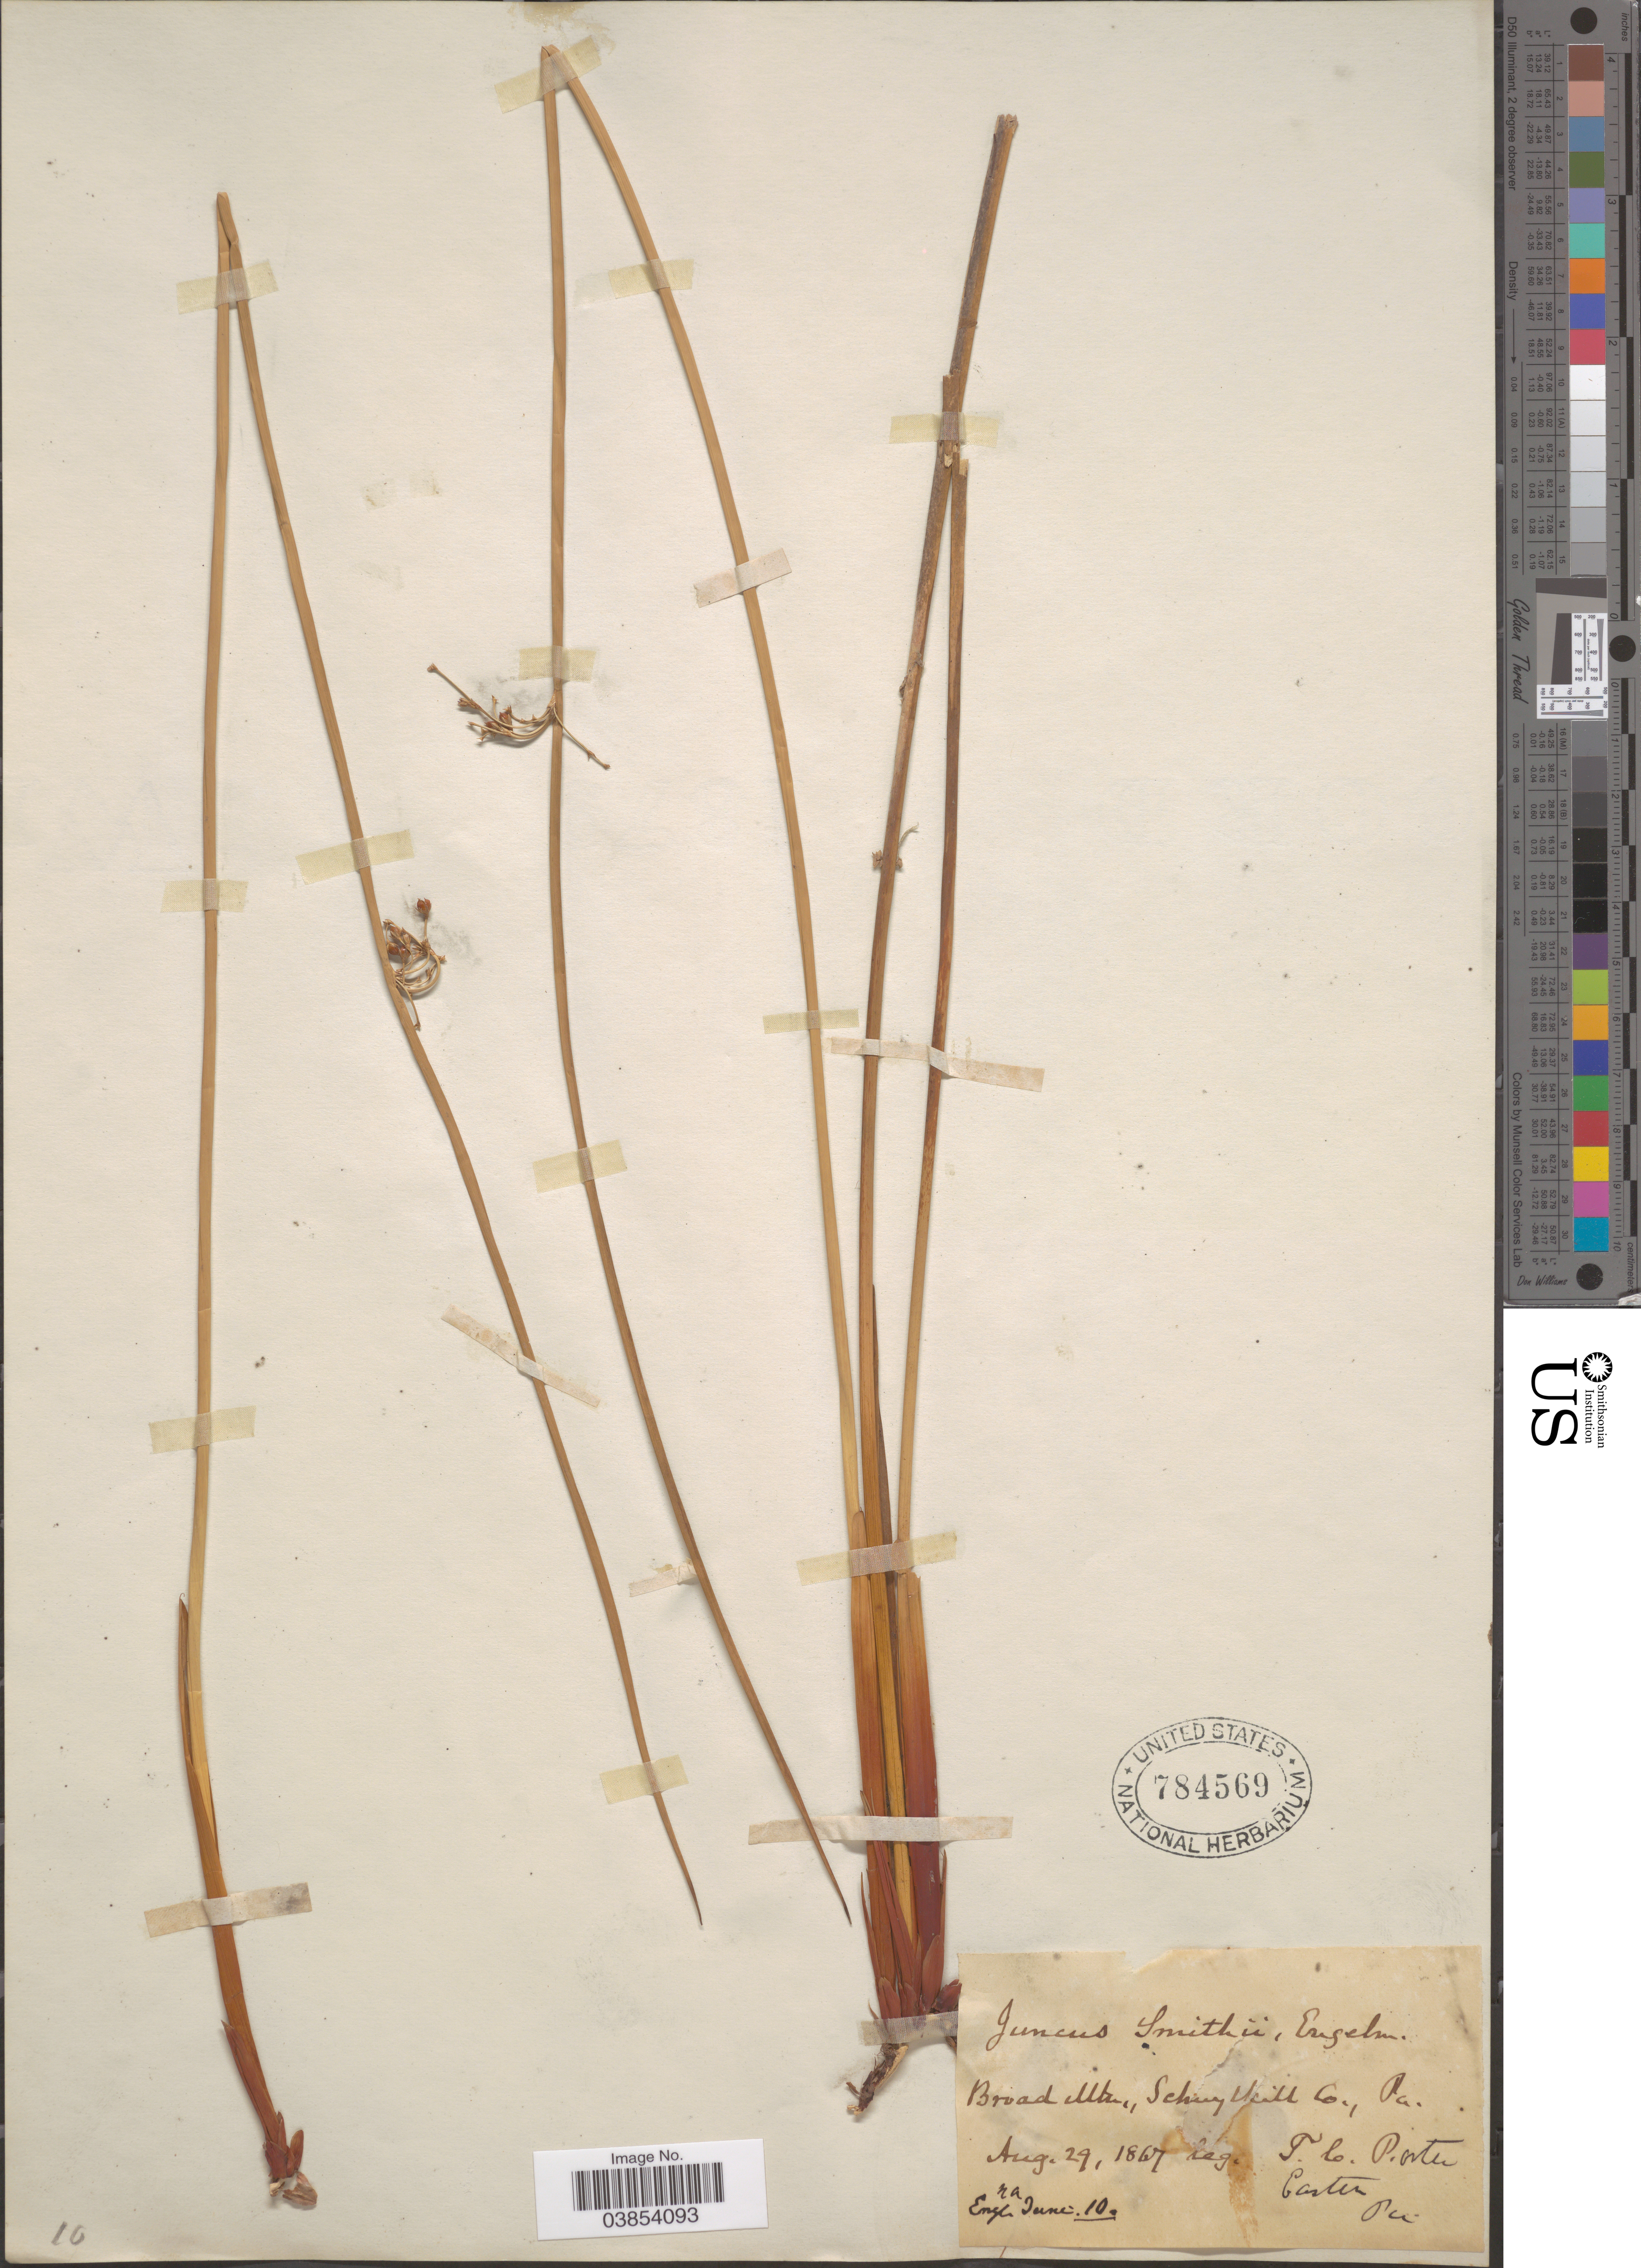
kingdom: Plantae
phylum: Tracheophyta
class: Liliopsida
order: Poales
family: Juncaceae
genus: Juncus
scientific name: Juncus gymnocarpus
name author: Coville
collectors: T. Porter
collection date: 1867-08-29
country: United States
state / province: Pennsylvania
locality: Broad Mtn., Schuykill Co.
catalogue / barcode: US 784569